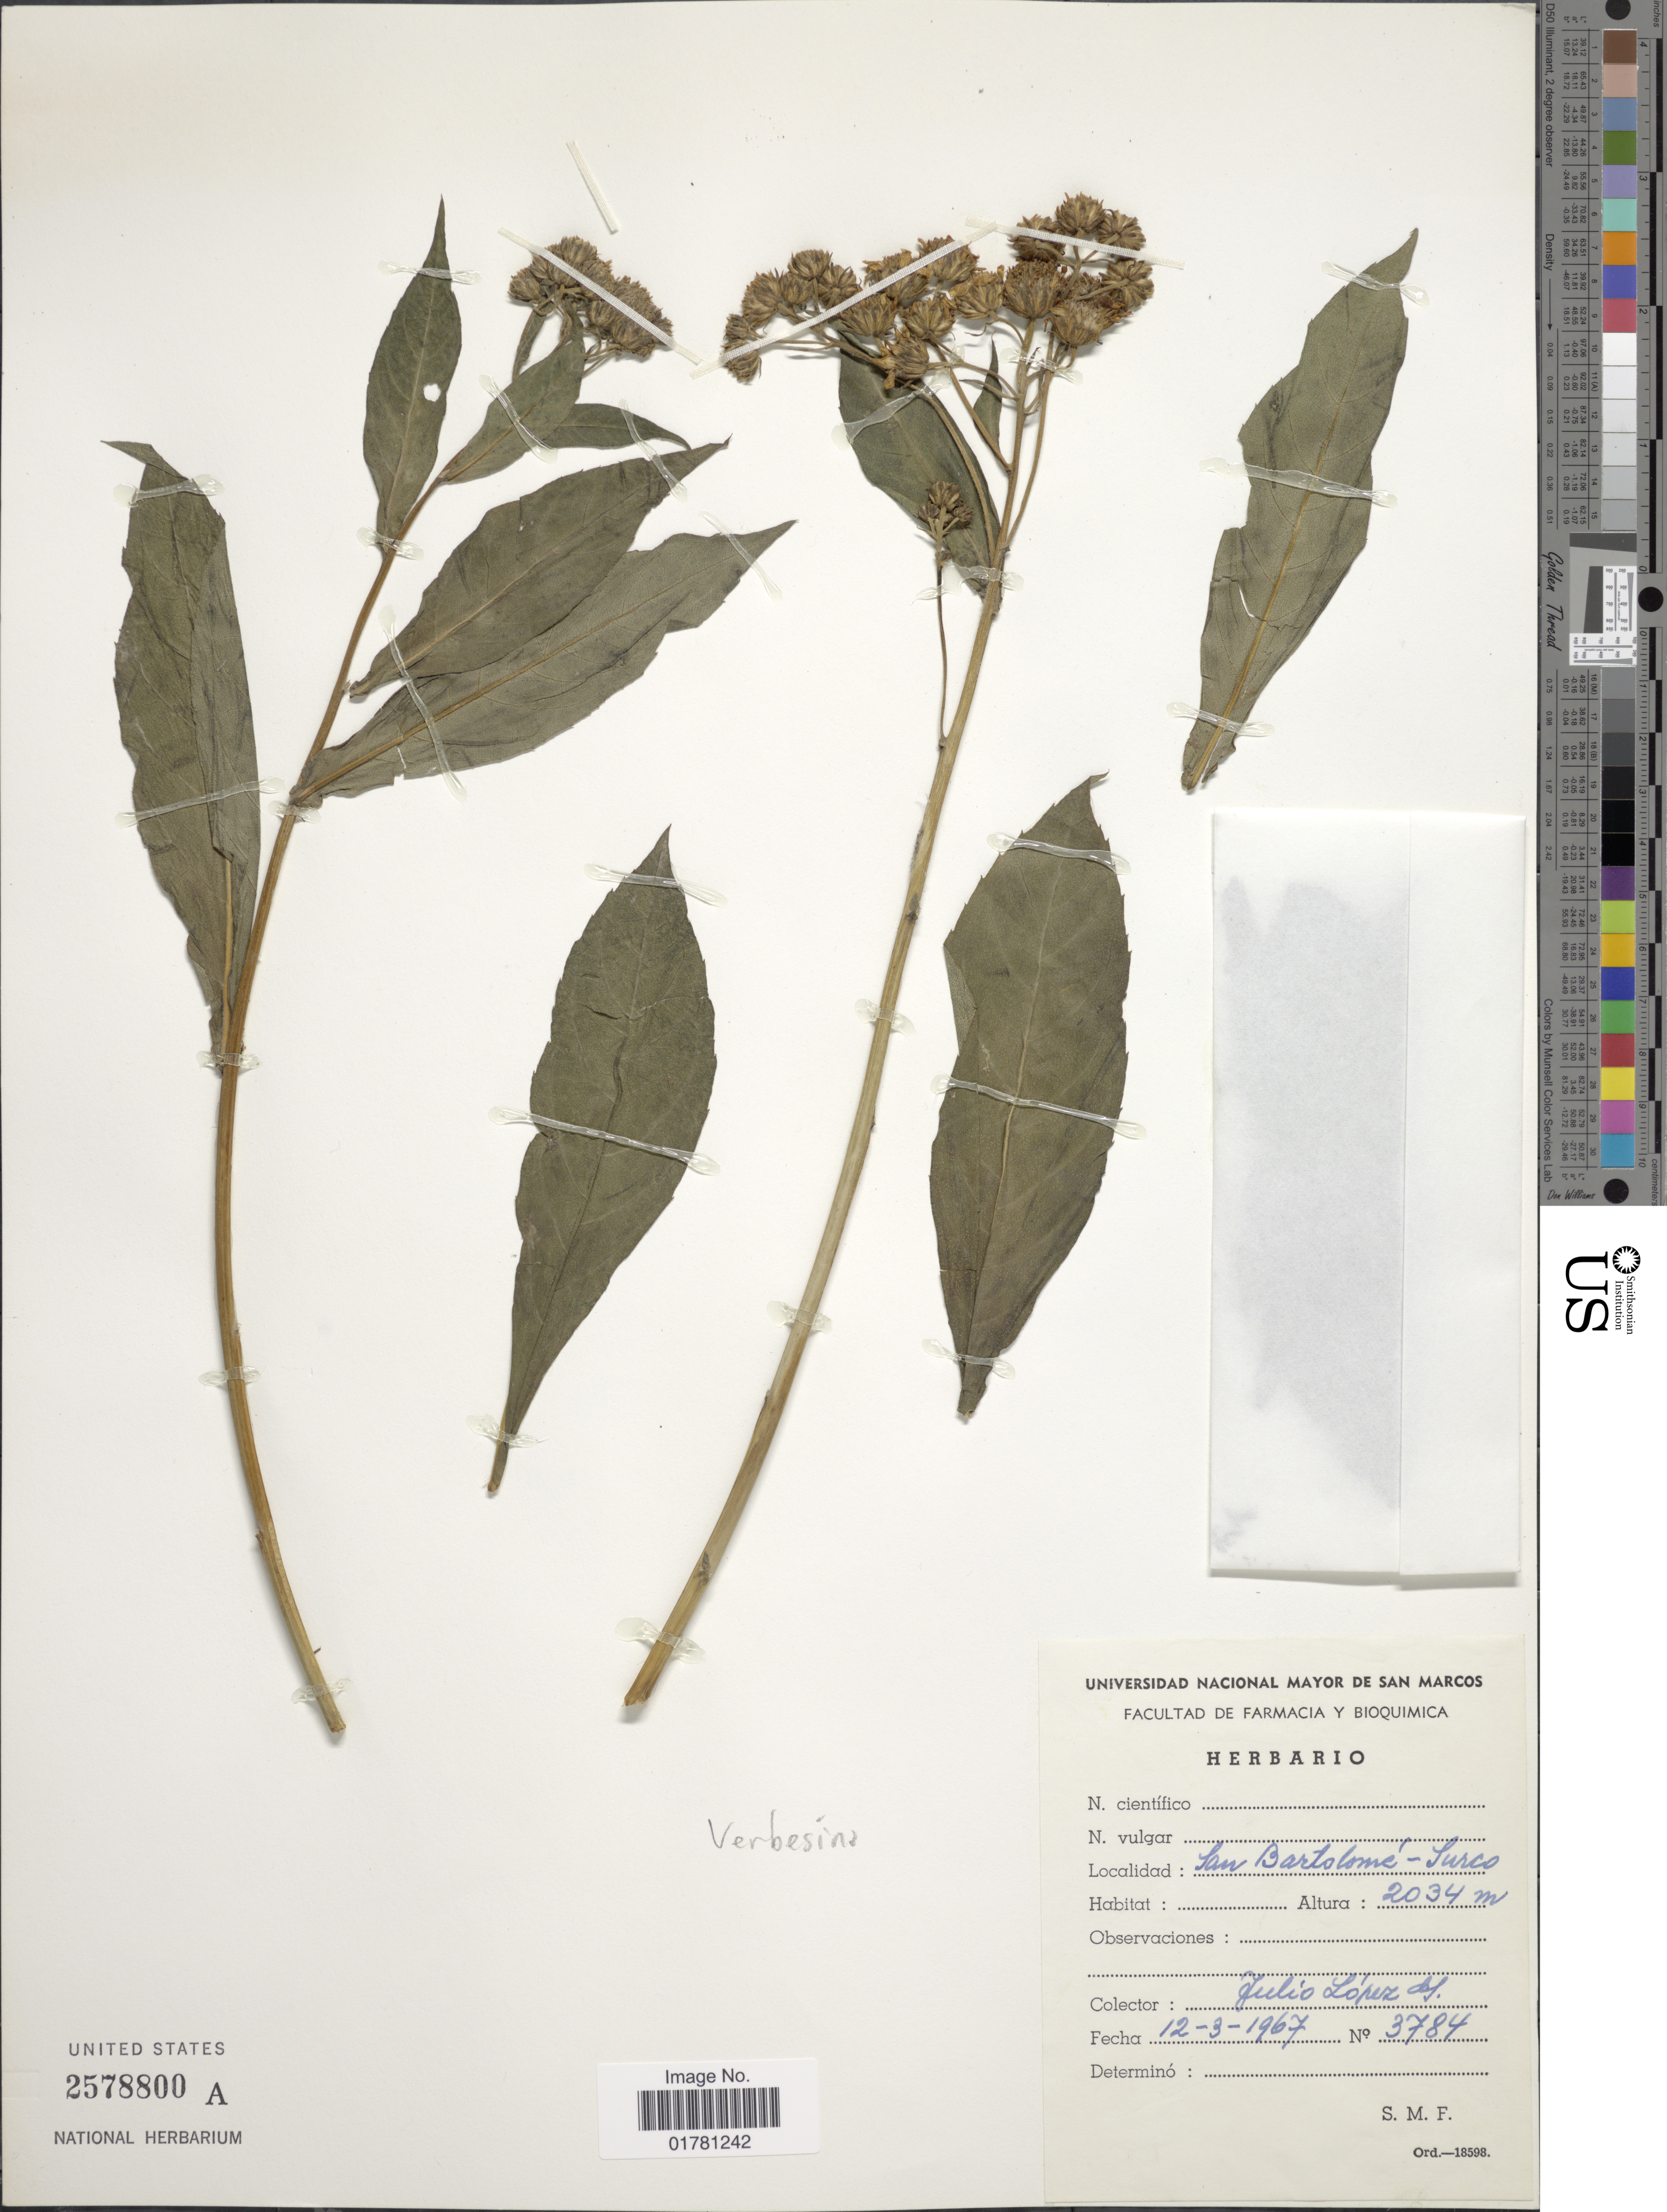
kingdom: Plantae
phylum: Tracheophyta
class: Magnoliopsida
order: Asterales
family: Asteraceae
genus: Verbesina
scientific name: Verbesina saubinetioides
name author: S.F. Blake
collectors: J. Lopez M.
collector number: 3784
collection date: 1967-03-12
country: Peru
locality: San Bartolmé - Surco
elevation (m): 2034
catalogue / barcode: US 2578800A